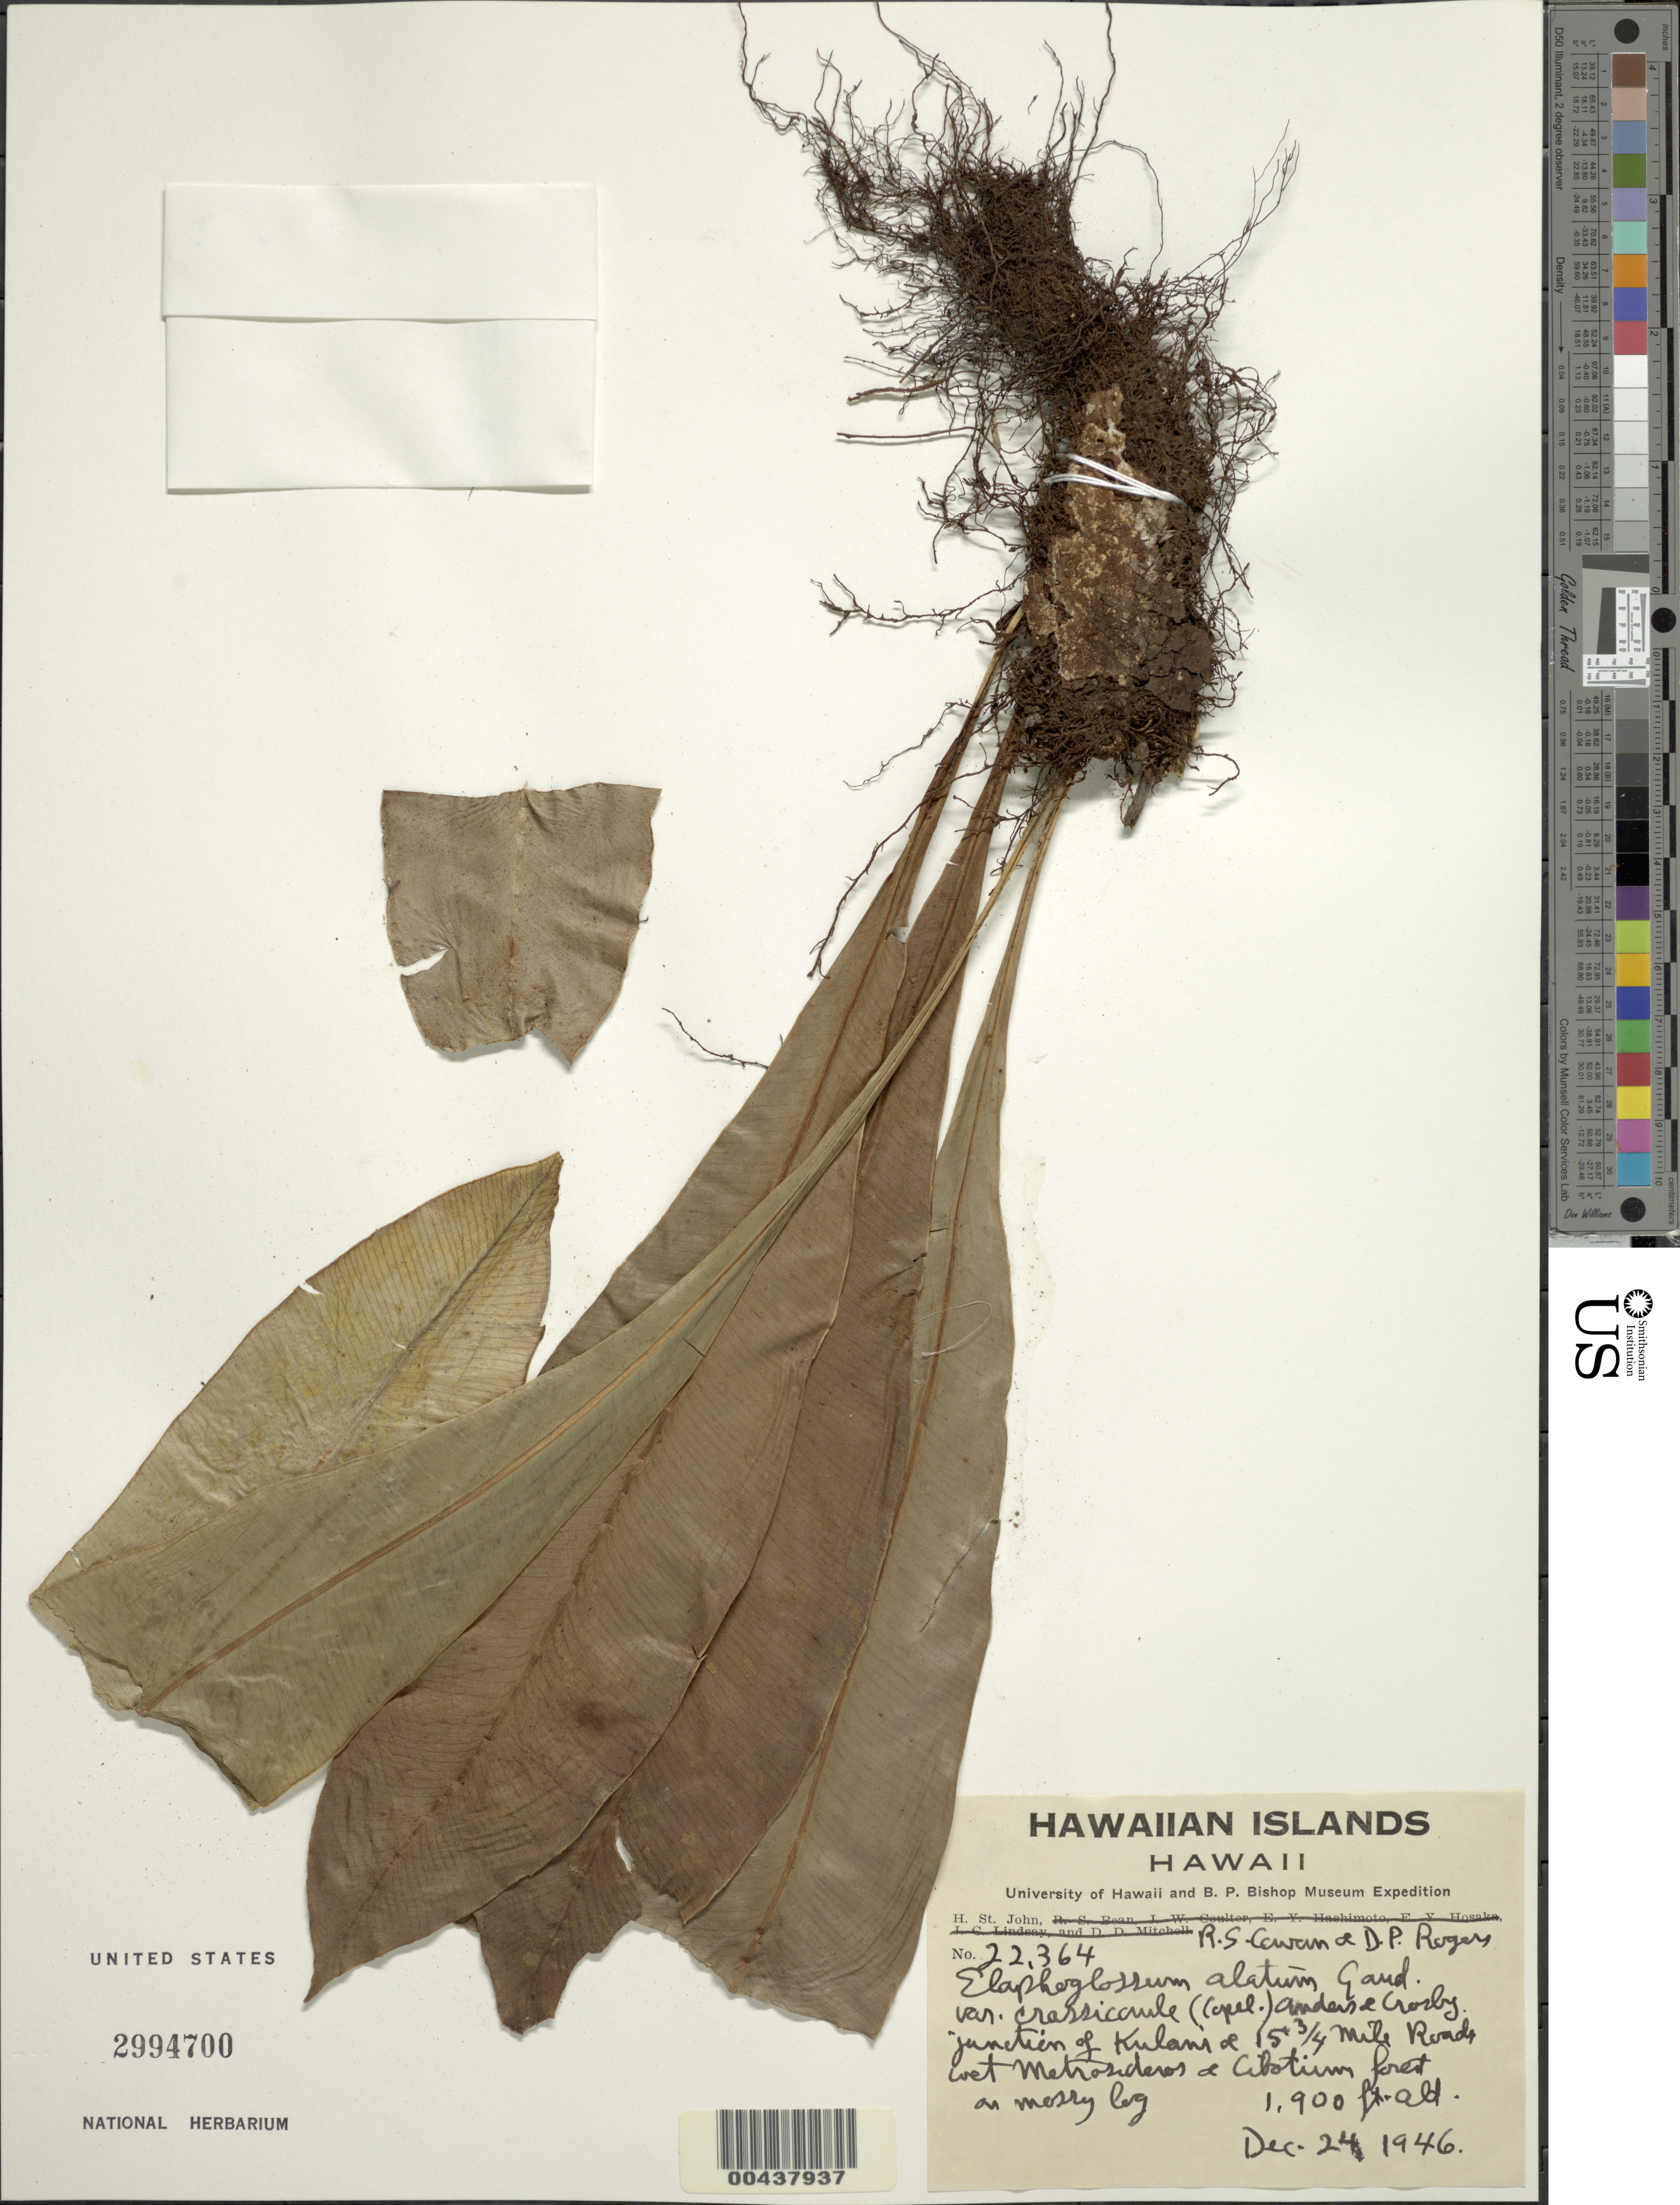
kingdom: Plantae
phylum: Tracheophyta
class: Polypodiopsida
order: Polypodiales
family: Dryopteridaceae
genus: Elaphoglossum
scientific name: Elaphoglossum parvisquameum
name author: Skottsb.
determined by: Wagner, W. L., (BOT), Smithsonian Institution - National Museum of Natural History (UNITED STATES)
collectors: H. St. John, R. S. Cowan & D. Rogers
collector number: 22364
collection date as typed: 24 Dec 1946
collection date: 1946-12-24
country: United States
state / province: Hawaii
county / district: Hawaii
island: Hawaii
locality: Junction of Kulani and 15.75 Mile Road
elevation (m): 579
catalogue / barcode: US 2994700